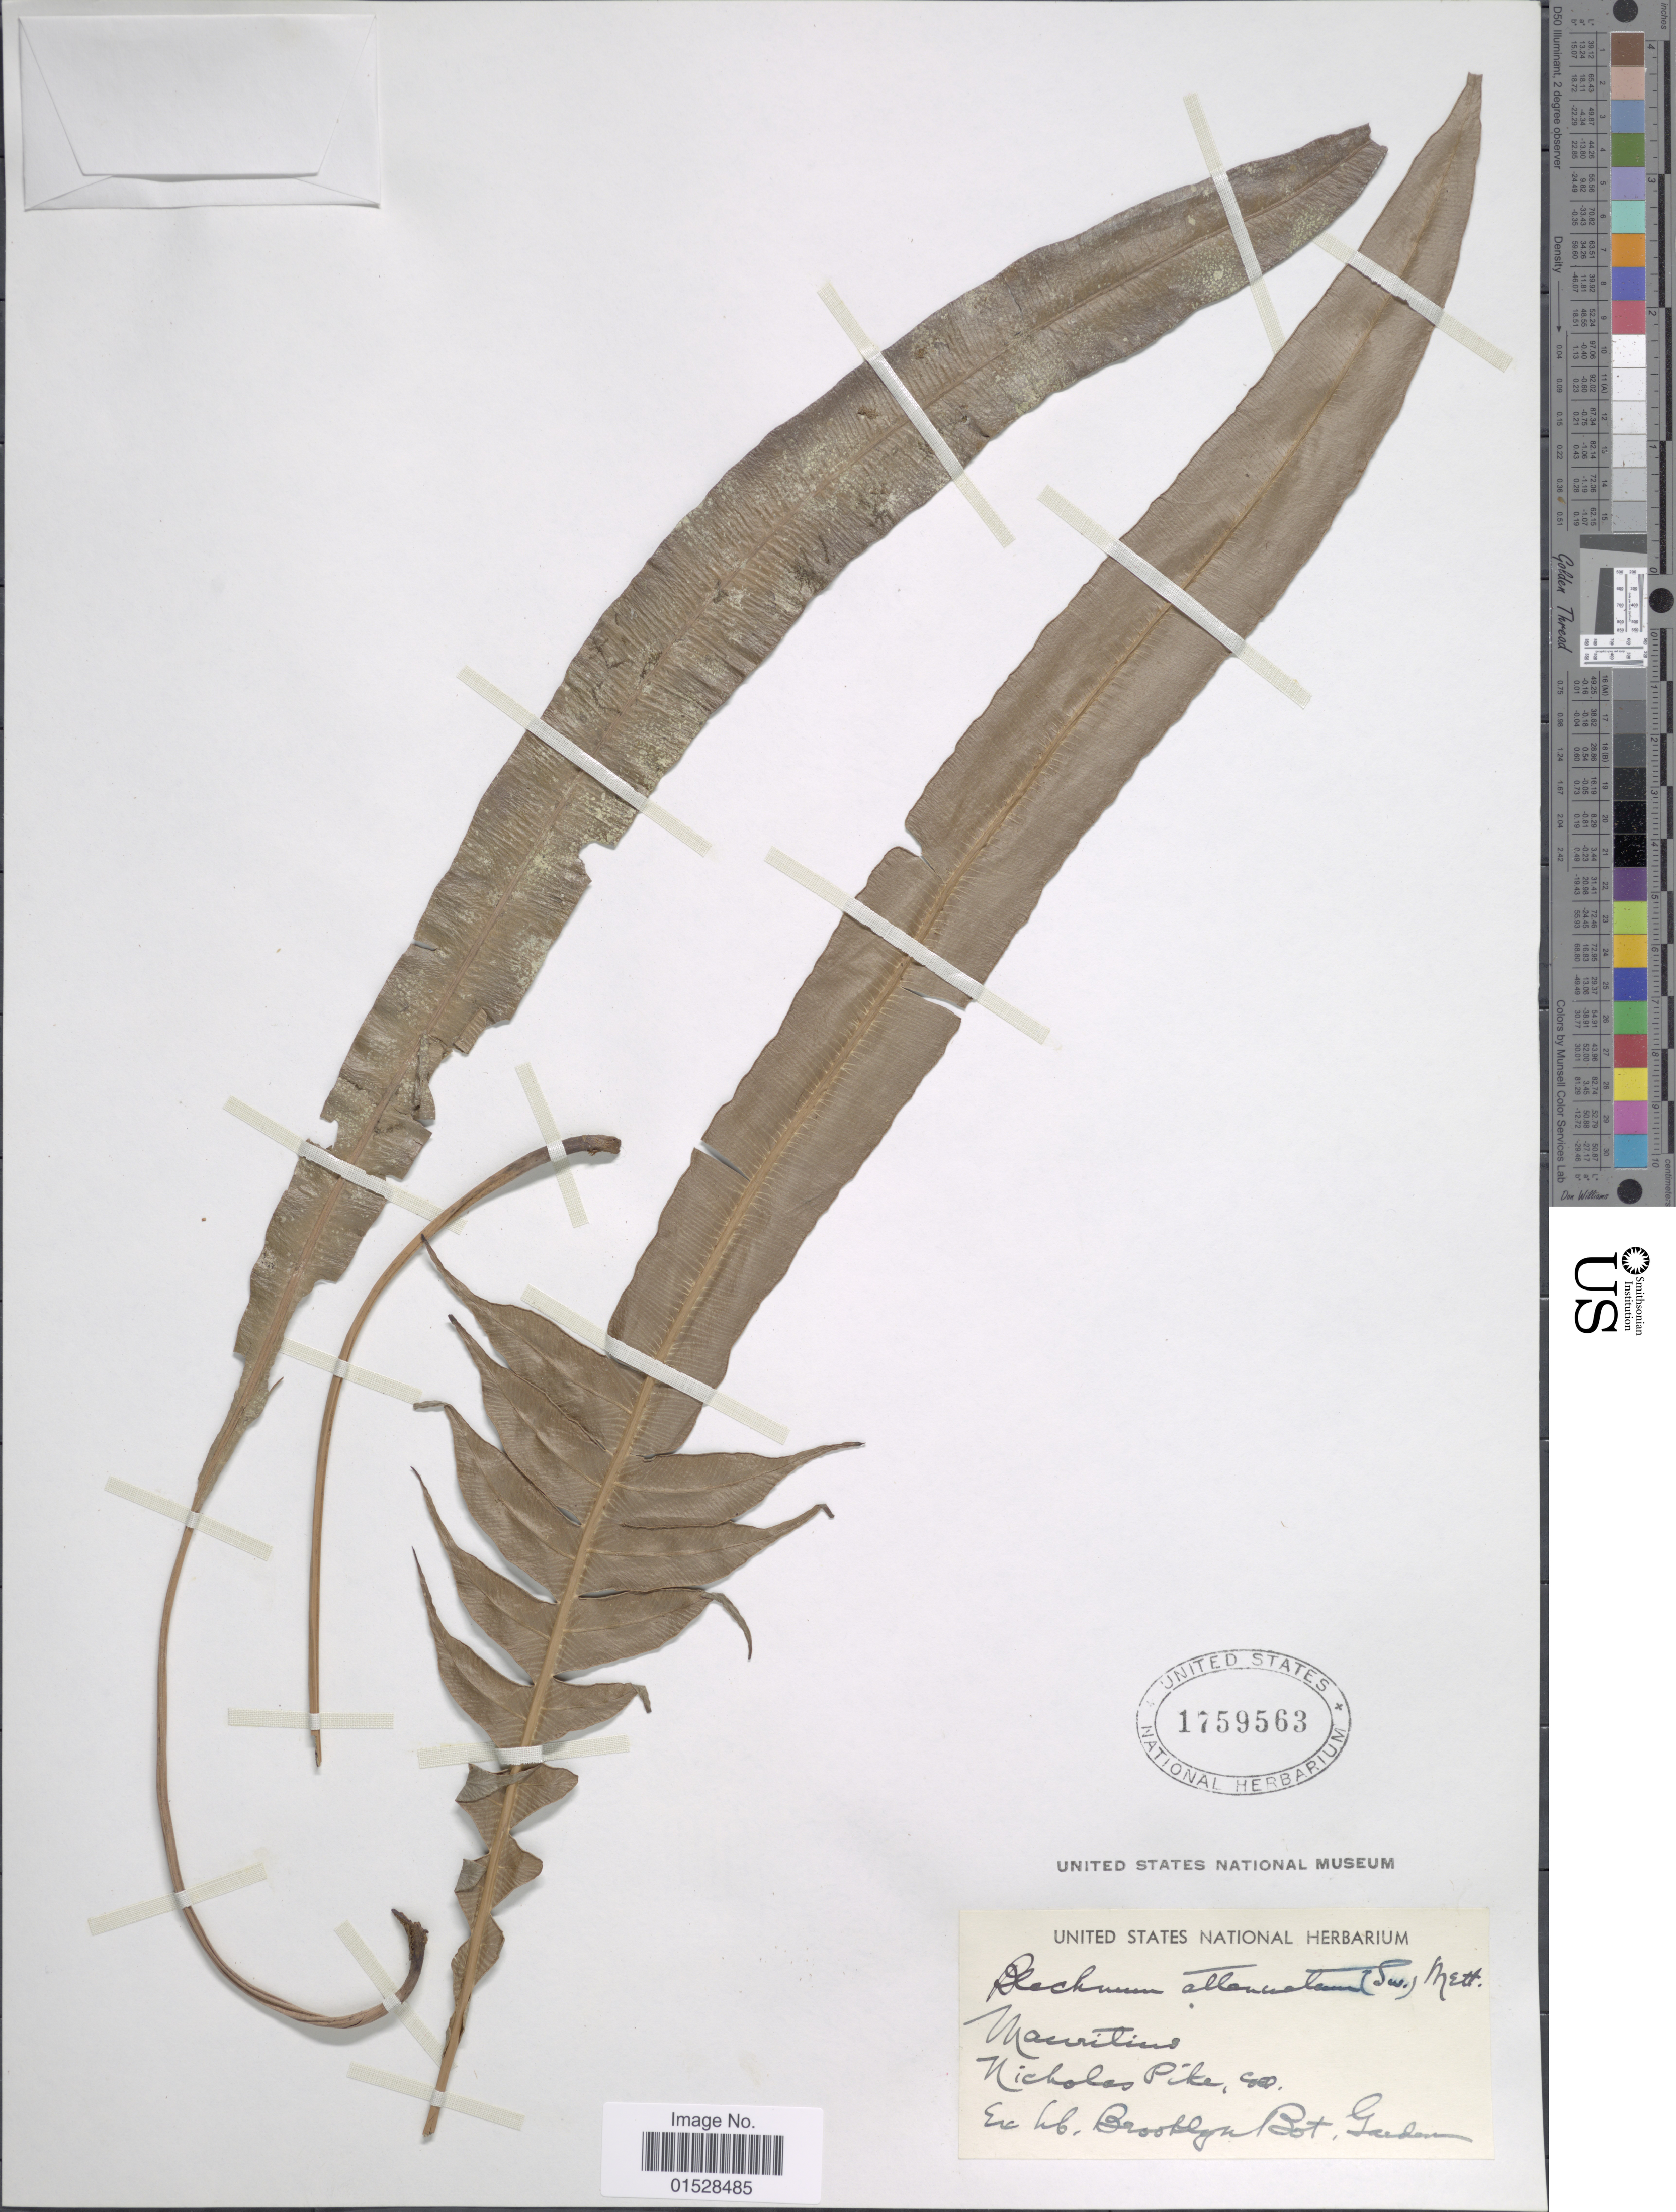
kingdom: Plantae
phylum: Tracheophyta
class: Polypodiopsida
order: Polypodiales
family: Blechnaceae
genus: Blechnum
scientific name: Blechnum attenuatum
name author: (Sw.) Mett.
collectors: N. Pike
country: Mauritius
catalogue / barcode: US 1759563